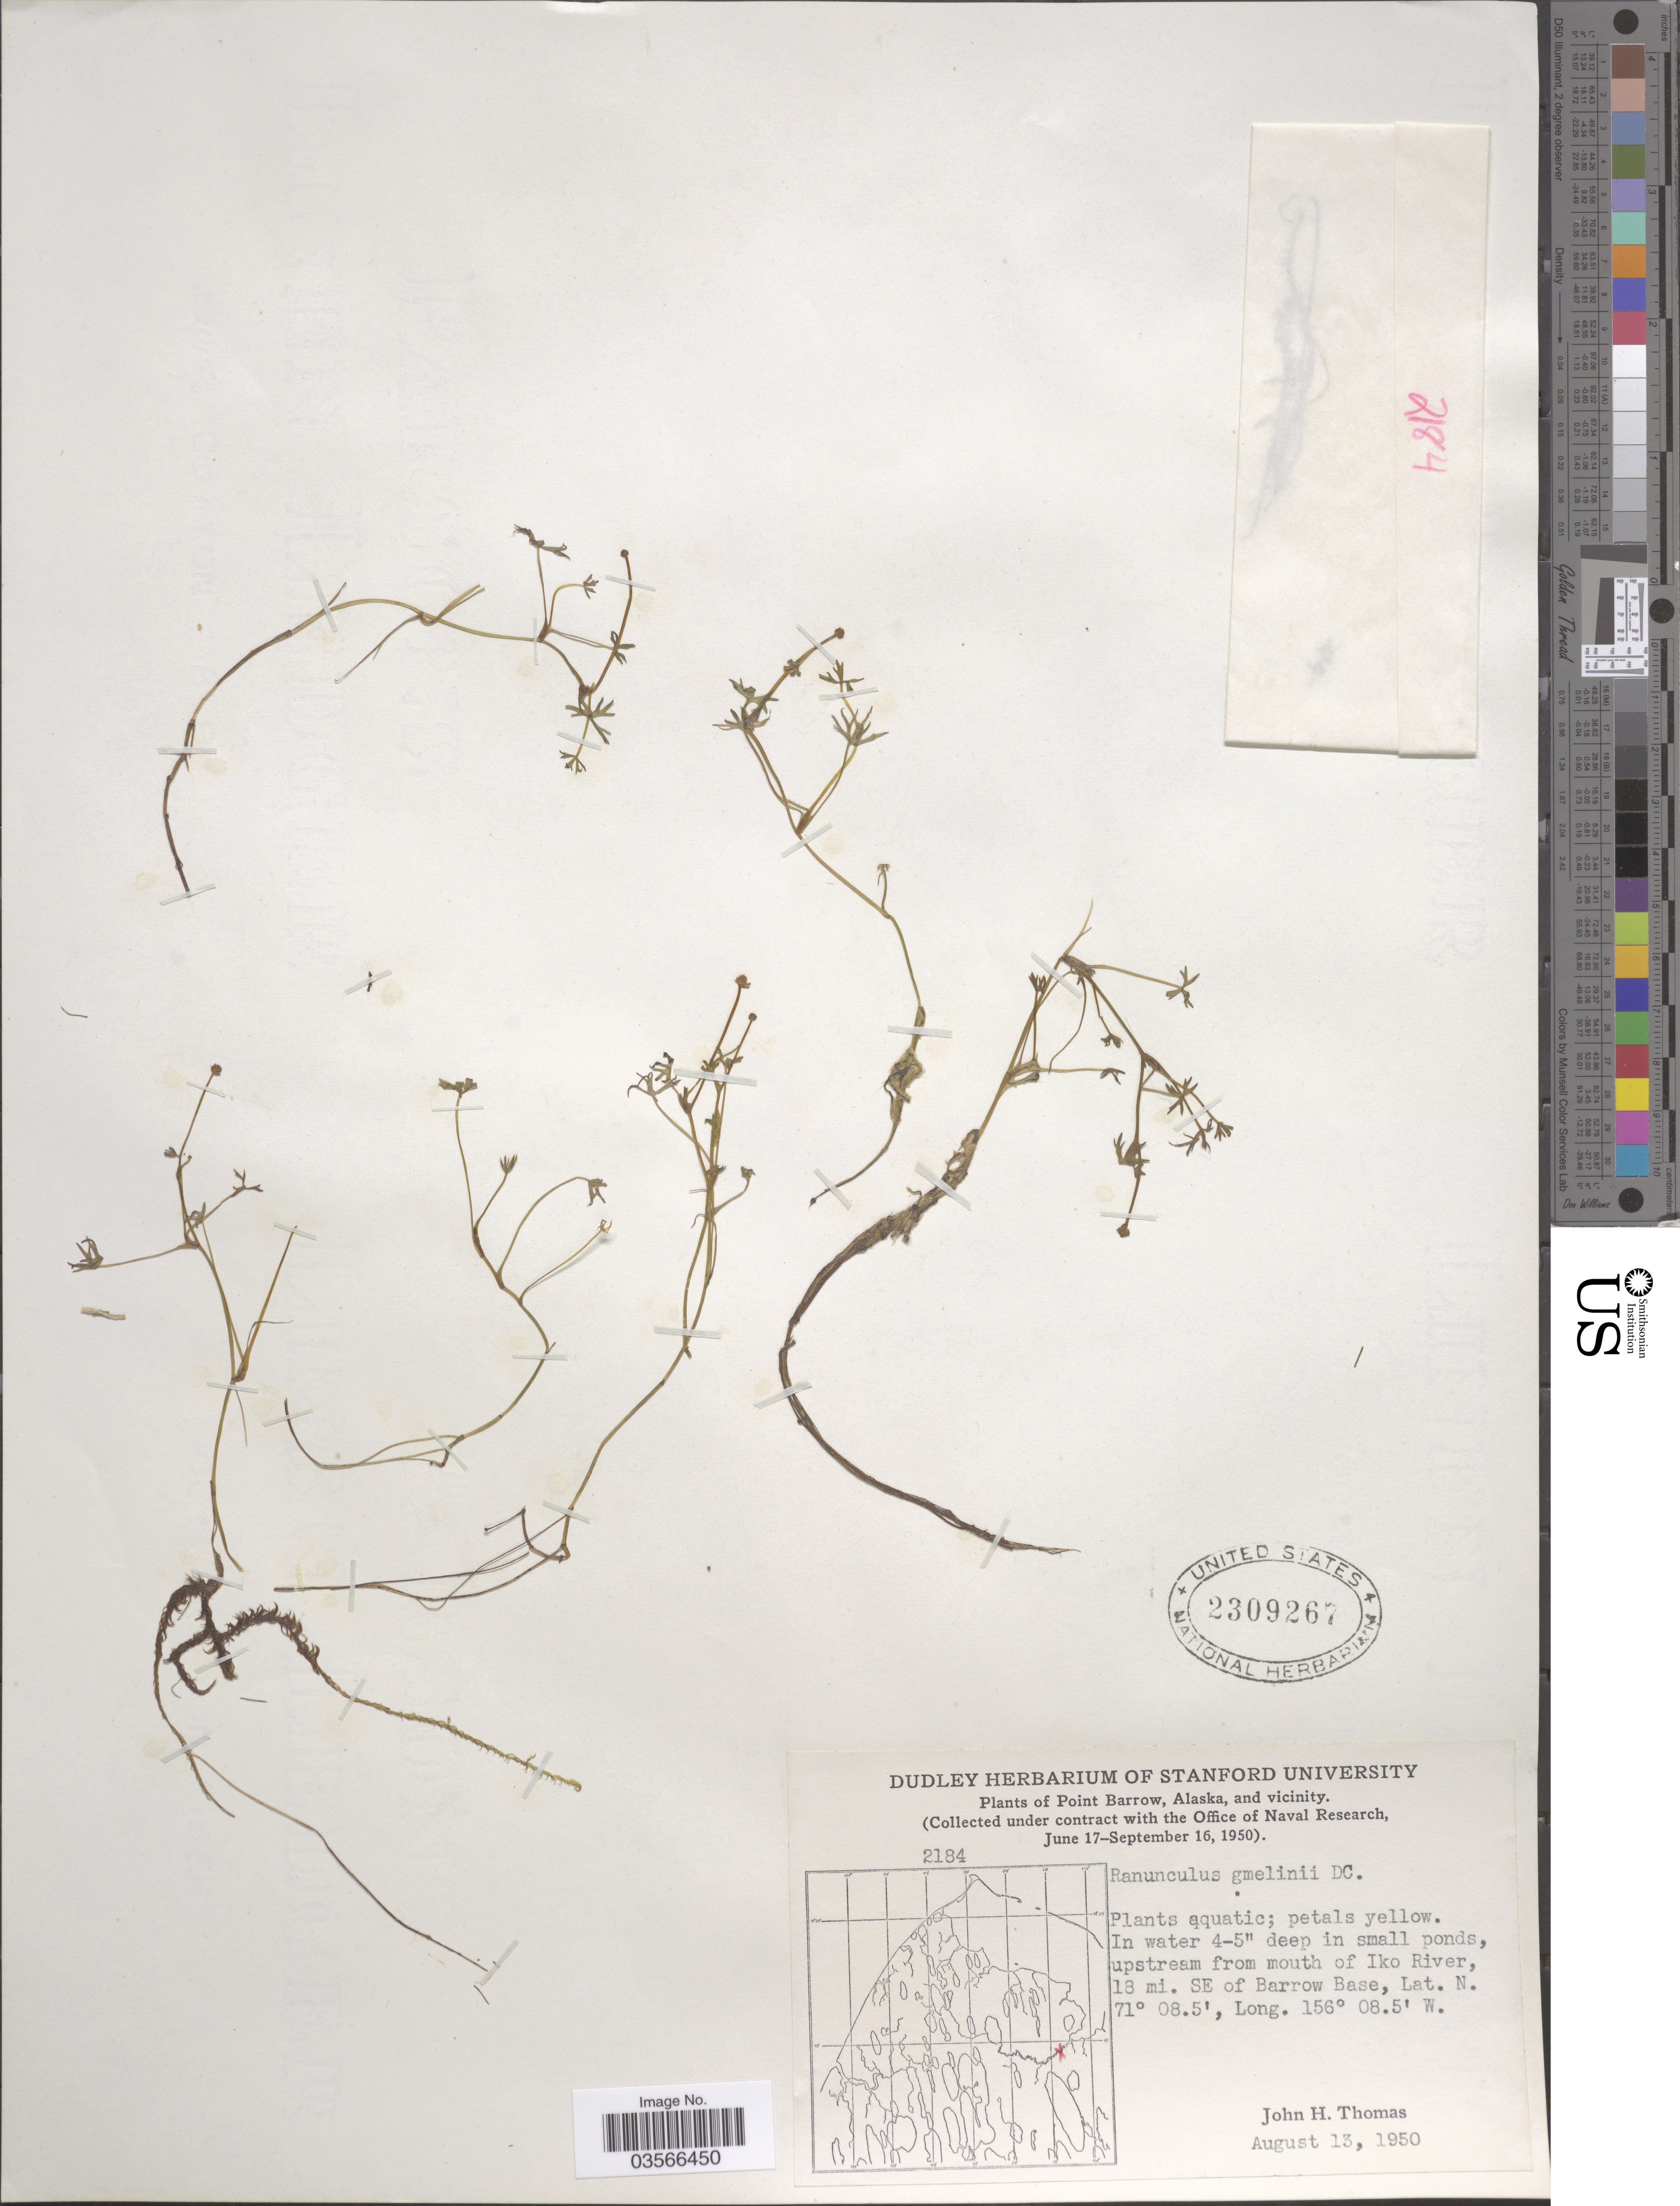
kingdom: Plantae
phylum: Tracheophyta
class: Magnoliopsida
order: Ranunculales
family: Ranunculaceae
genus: Ranunculus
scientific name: Ranunculus gmelinii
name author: DC.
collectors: J. H. Thomas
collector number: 2184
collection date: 1950-08-13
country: United States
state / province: Alaska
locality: Point Barrow, Alaska, and vicinity. Upstream from mouth of Iko River, 18 mi. SE of Barrow Base.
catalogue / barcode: US 2309267